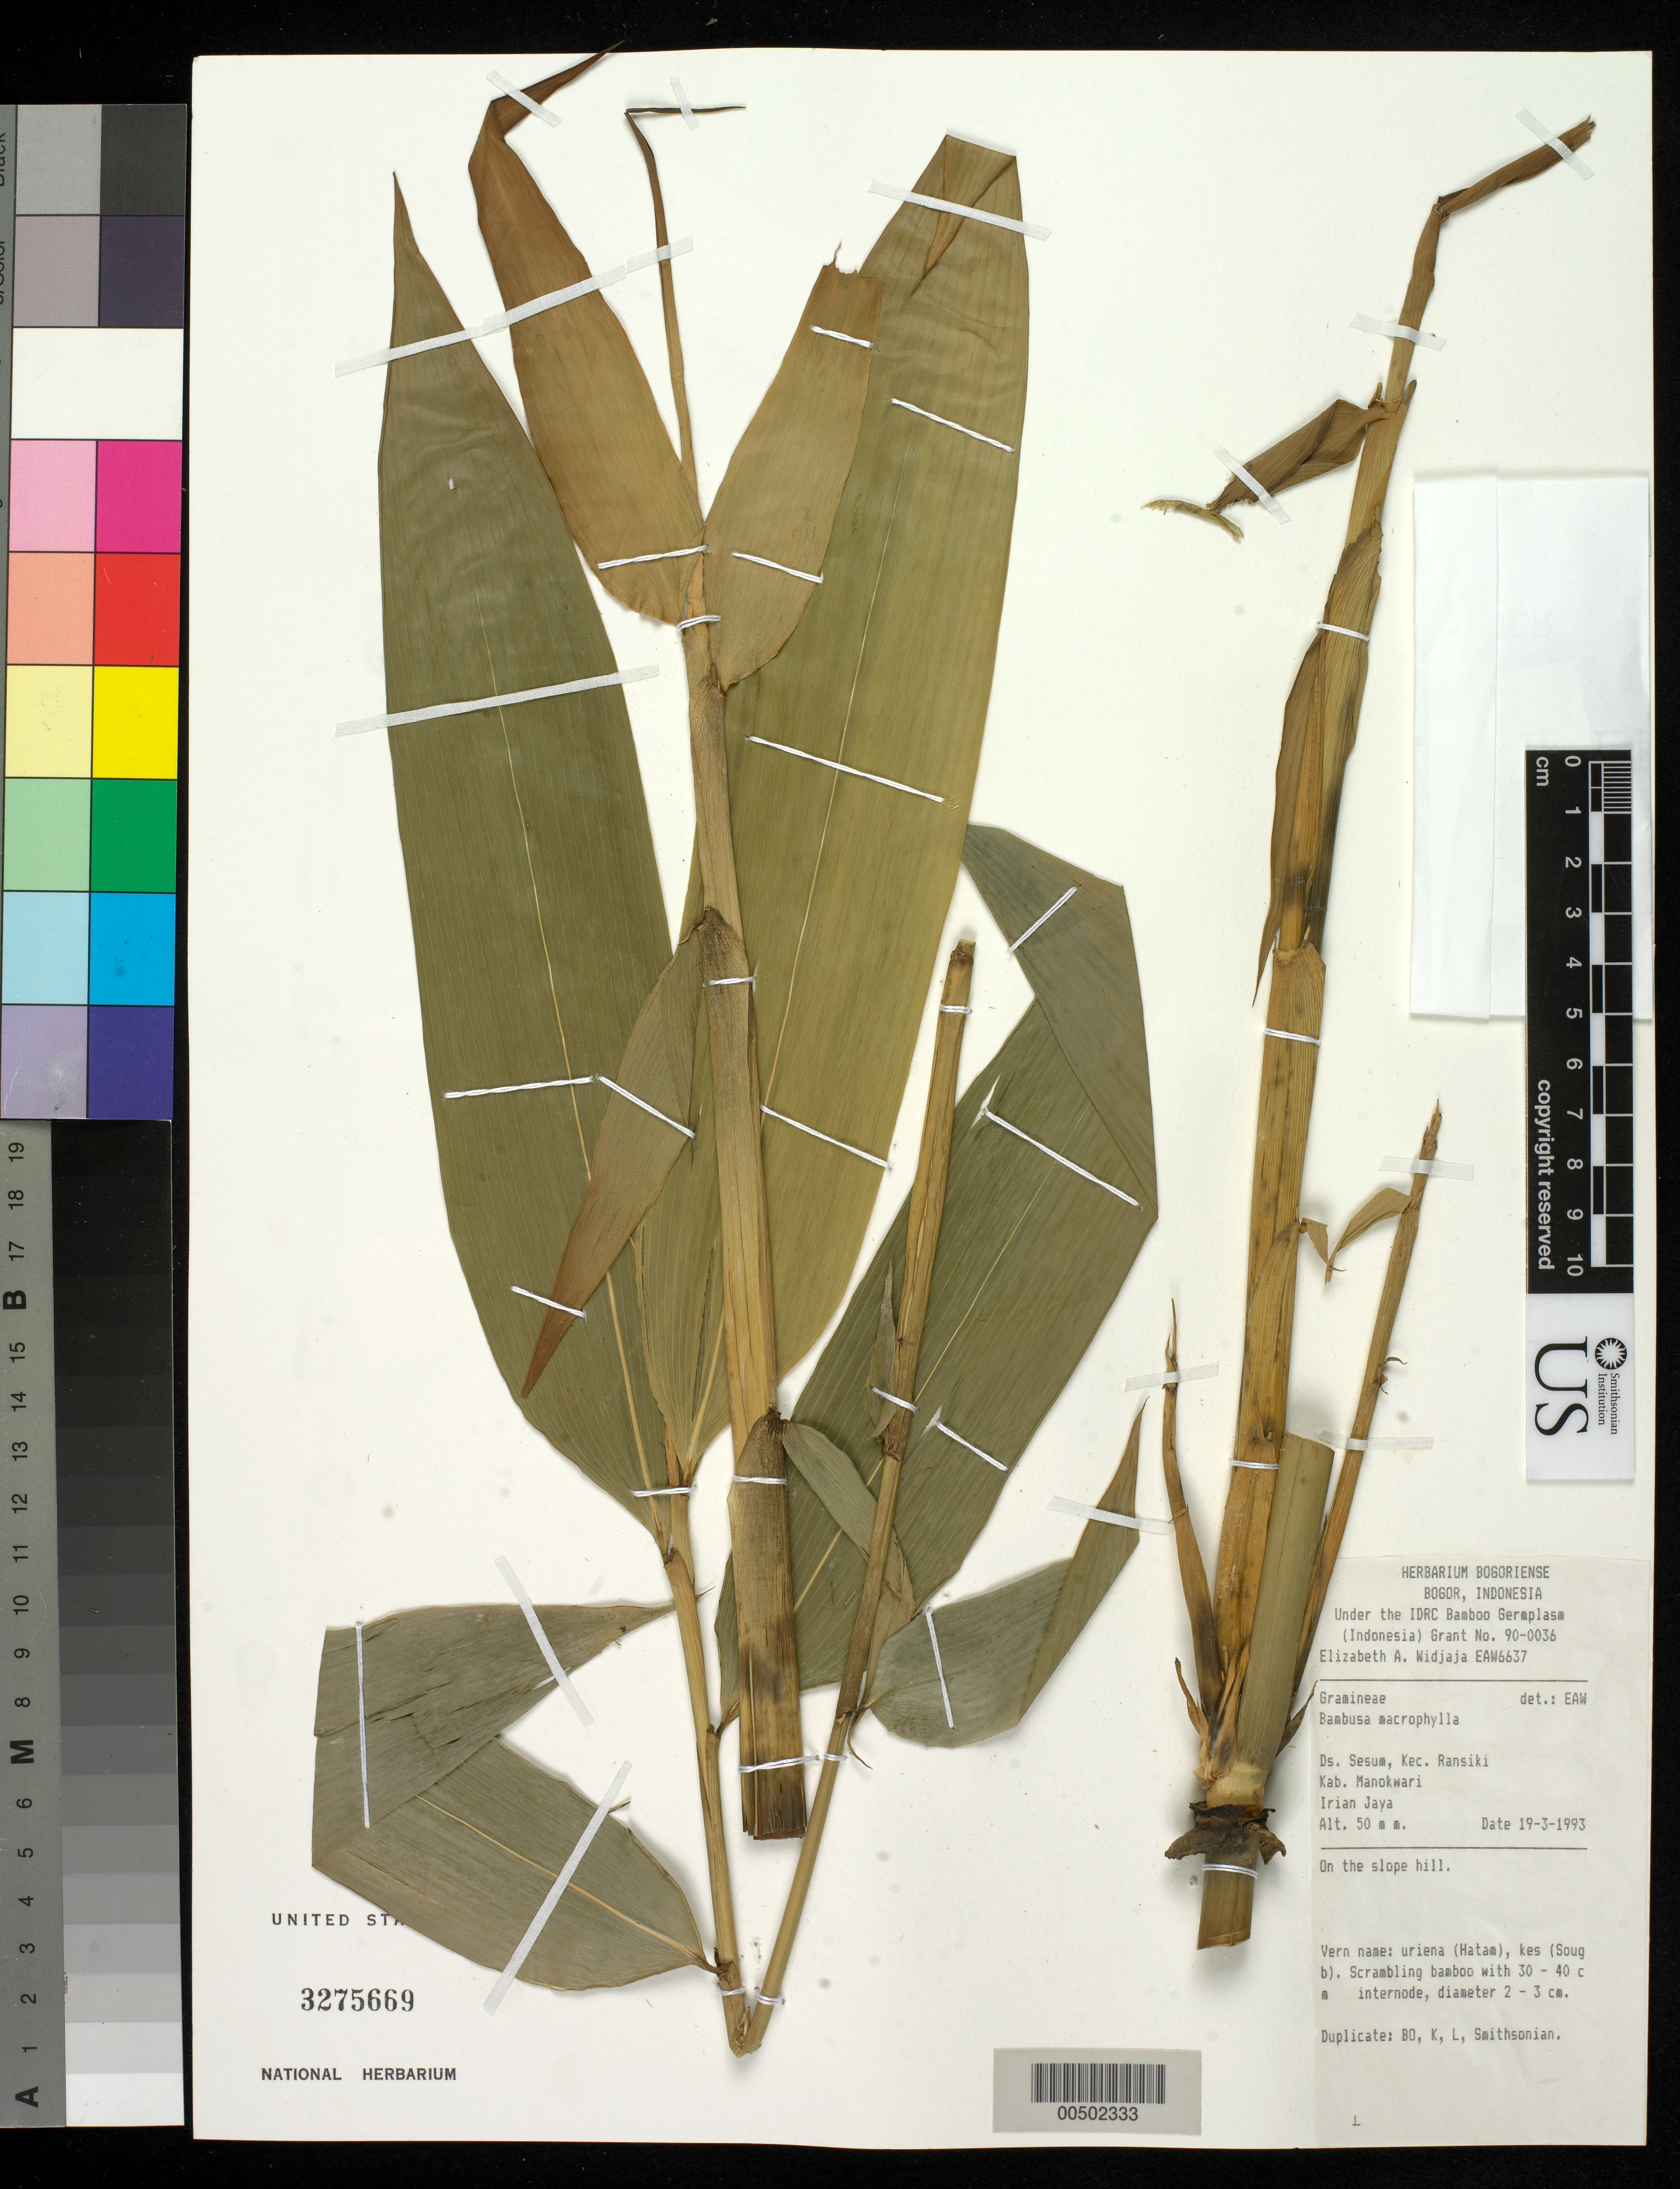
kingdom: Plantae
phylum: Tracheophyta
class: Liliopsida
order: Poales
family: Poaceae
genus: Fimbribambusa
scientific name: Fimbribambusa microcephala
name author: (Pilg.) Widjaja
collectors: E. A. Widjaja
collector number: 6637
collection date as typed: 19 Mar 1993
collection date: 1993-03-19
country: Indonesia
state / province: Papua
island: New Guinea Island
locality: Ds. sesum, kec. ransiki, kab. manokwari, irian jaya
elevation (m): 50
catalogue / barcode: US 3275669